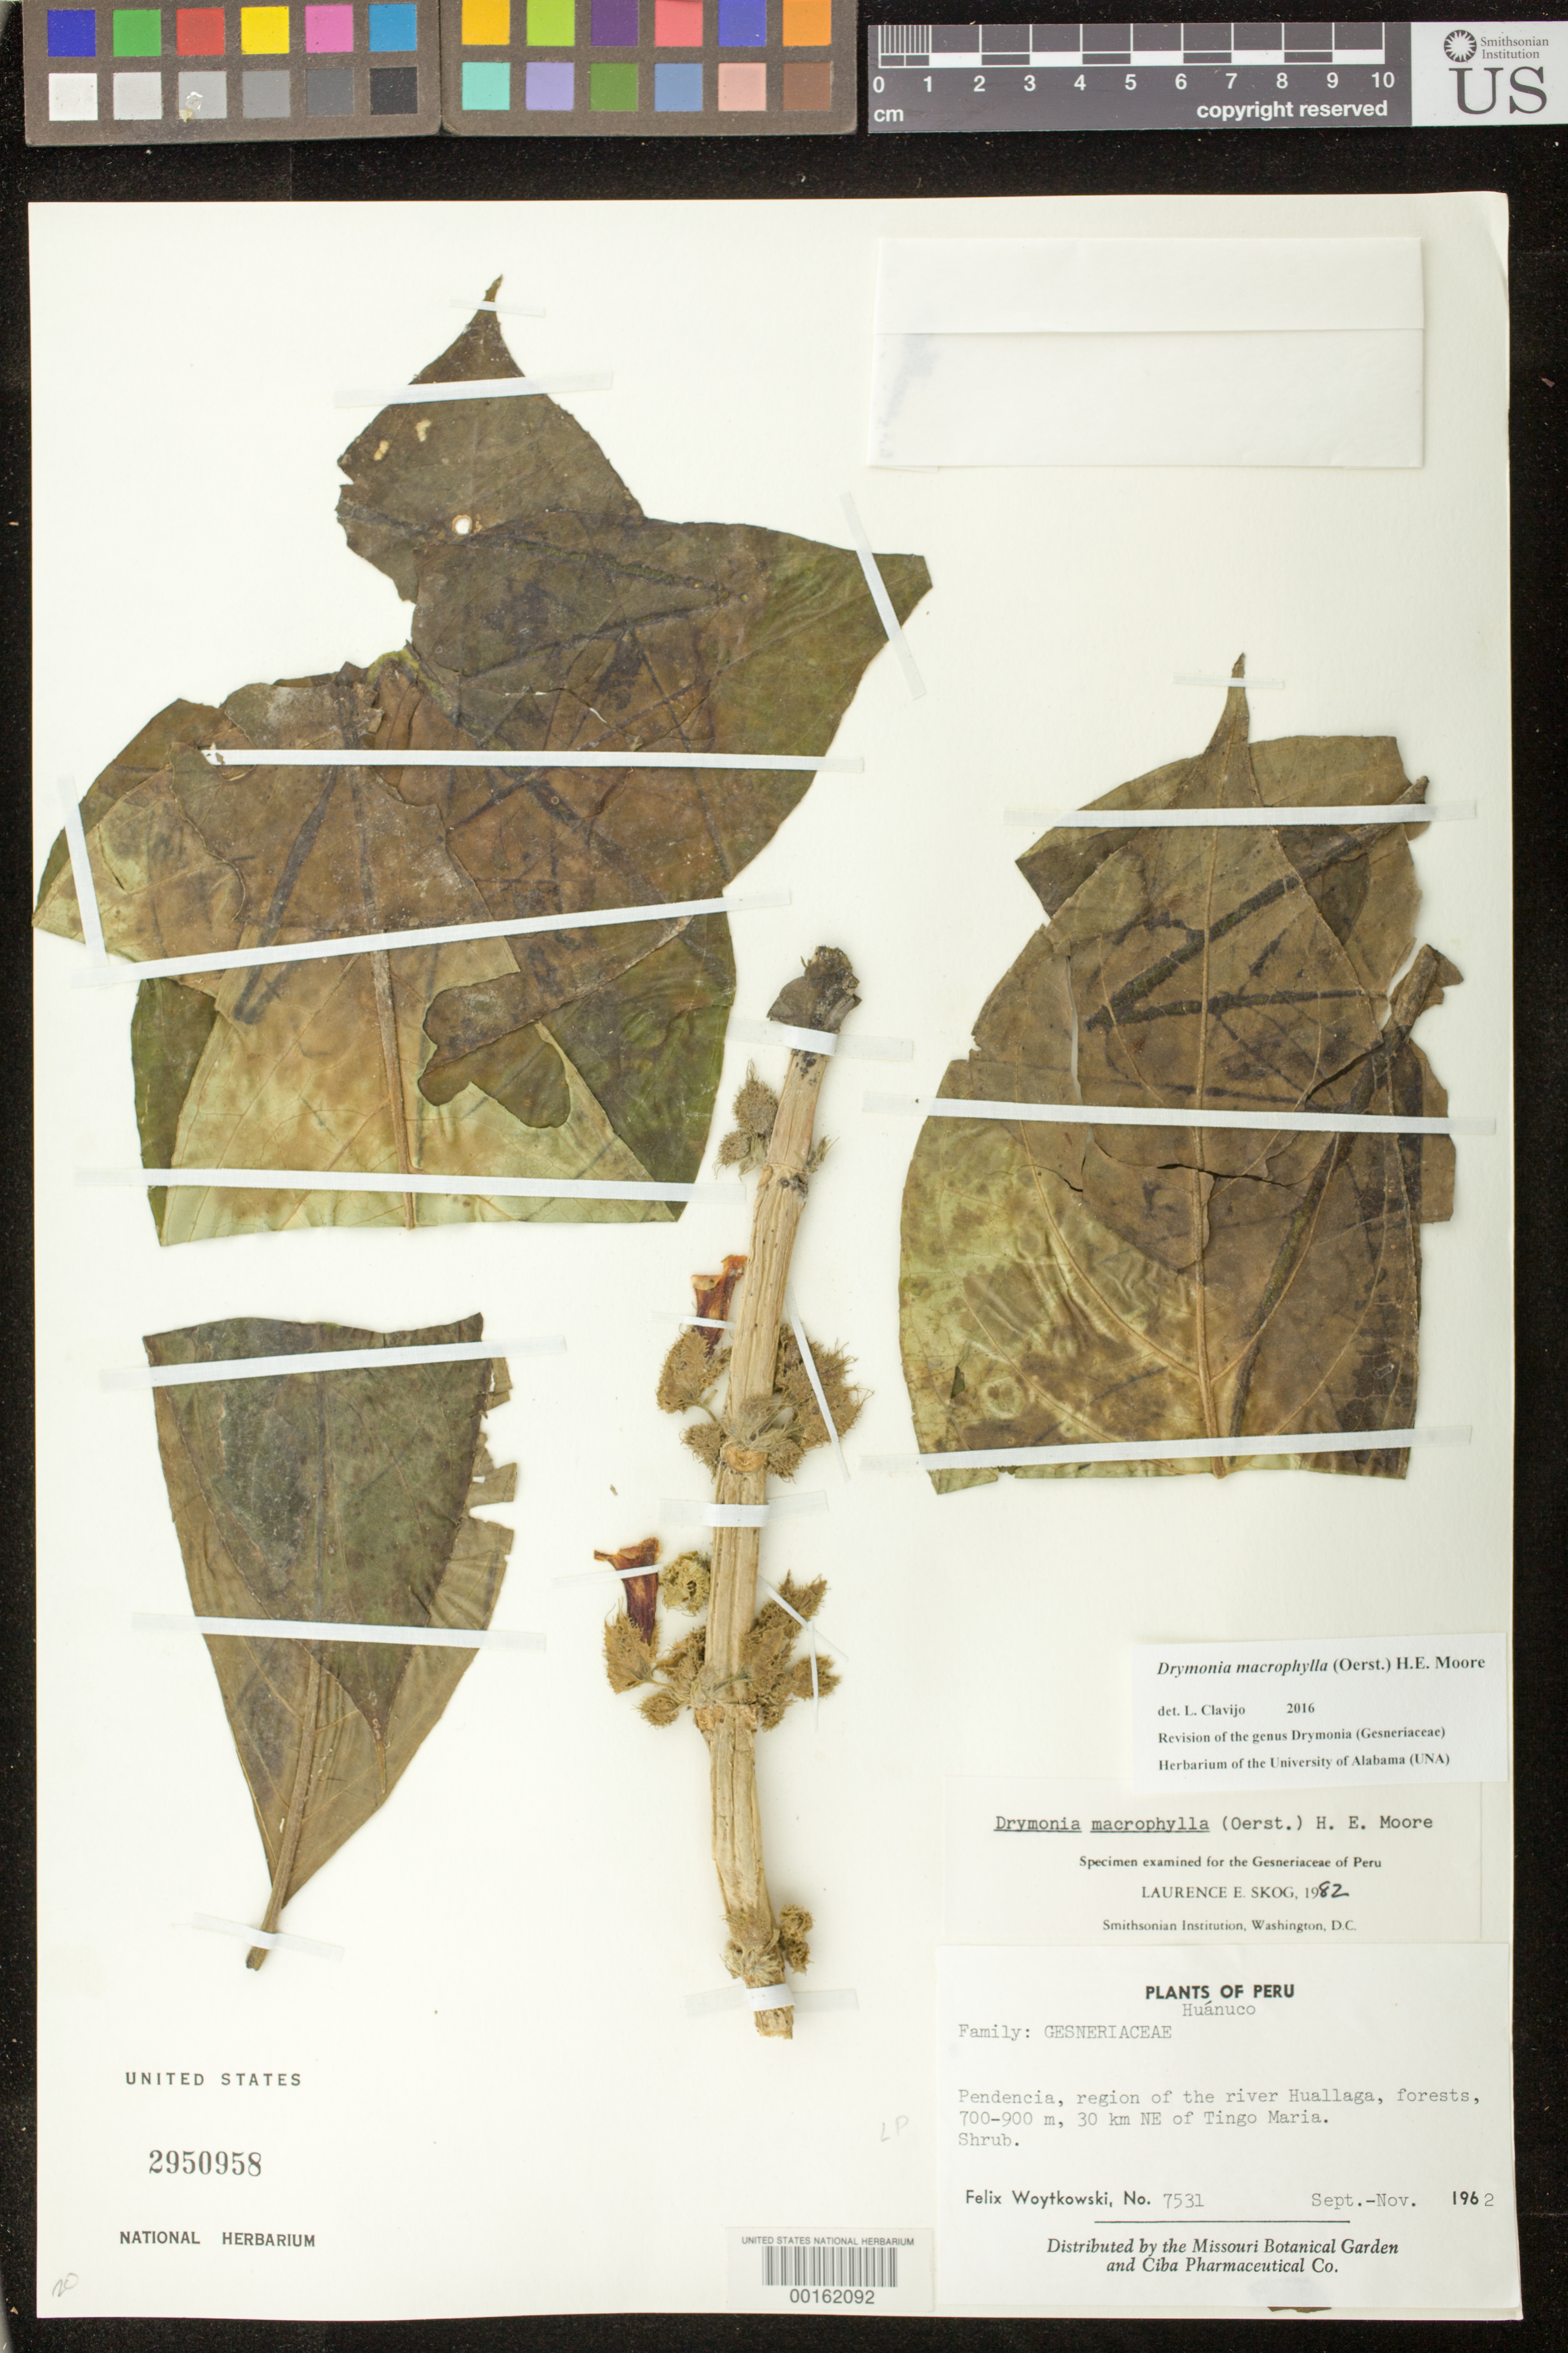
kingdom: Plantae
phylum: Tracheophyta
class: Magnoliopsida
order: Lamiales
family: Gesneriaceae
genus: Drymonia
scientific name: Drymonia macrophylla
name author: (Oerst.) H.E. Moore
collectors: F. Woytkowski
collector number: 7531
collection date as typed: Sep-Nov 1962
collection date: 1962-09/1962-11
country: Peru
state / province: Huánuco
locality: Prov. Leoncio Prado; Pendencia, region of the River Huallaga, 30 km NE of Tingo Maria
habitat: Forests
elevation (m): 700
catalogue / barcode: US 2950958